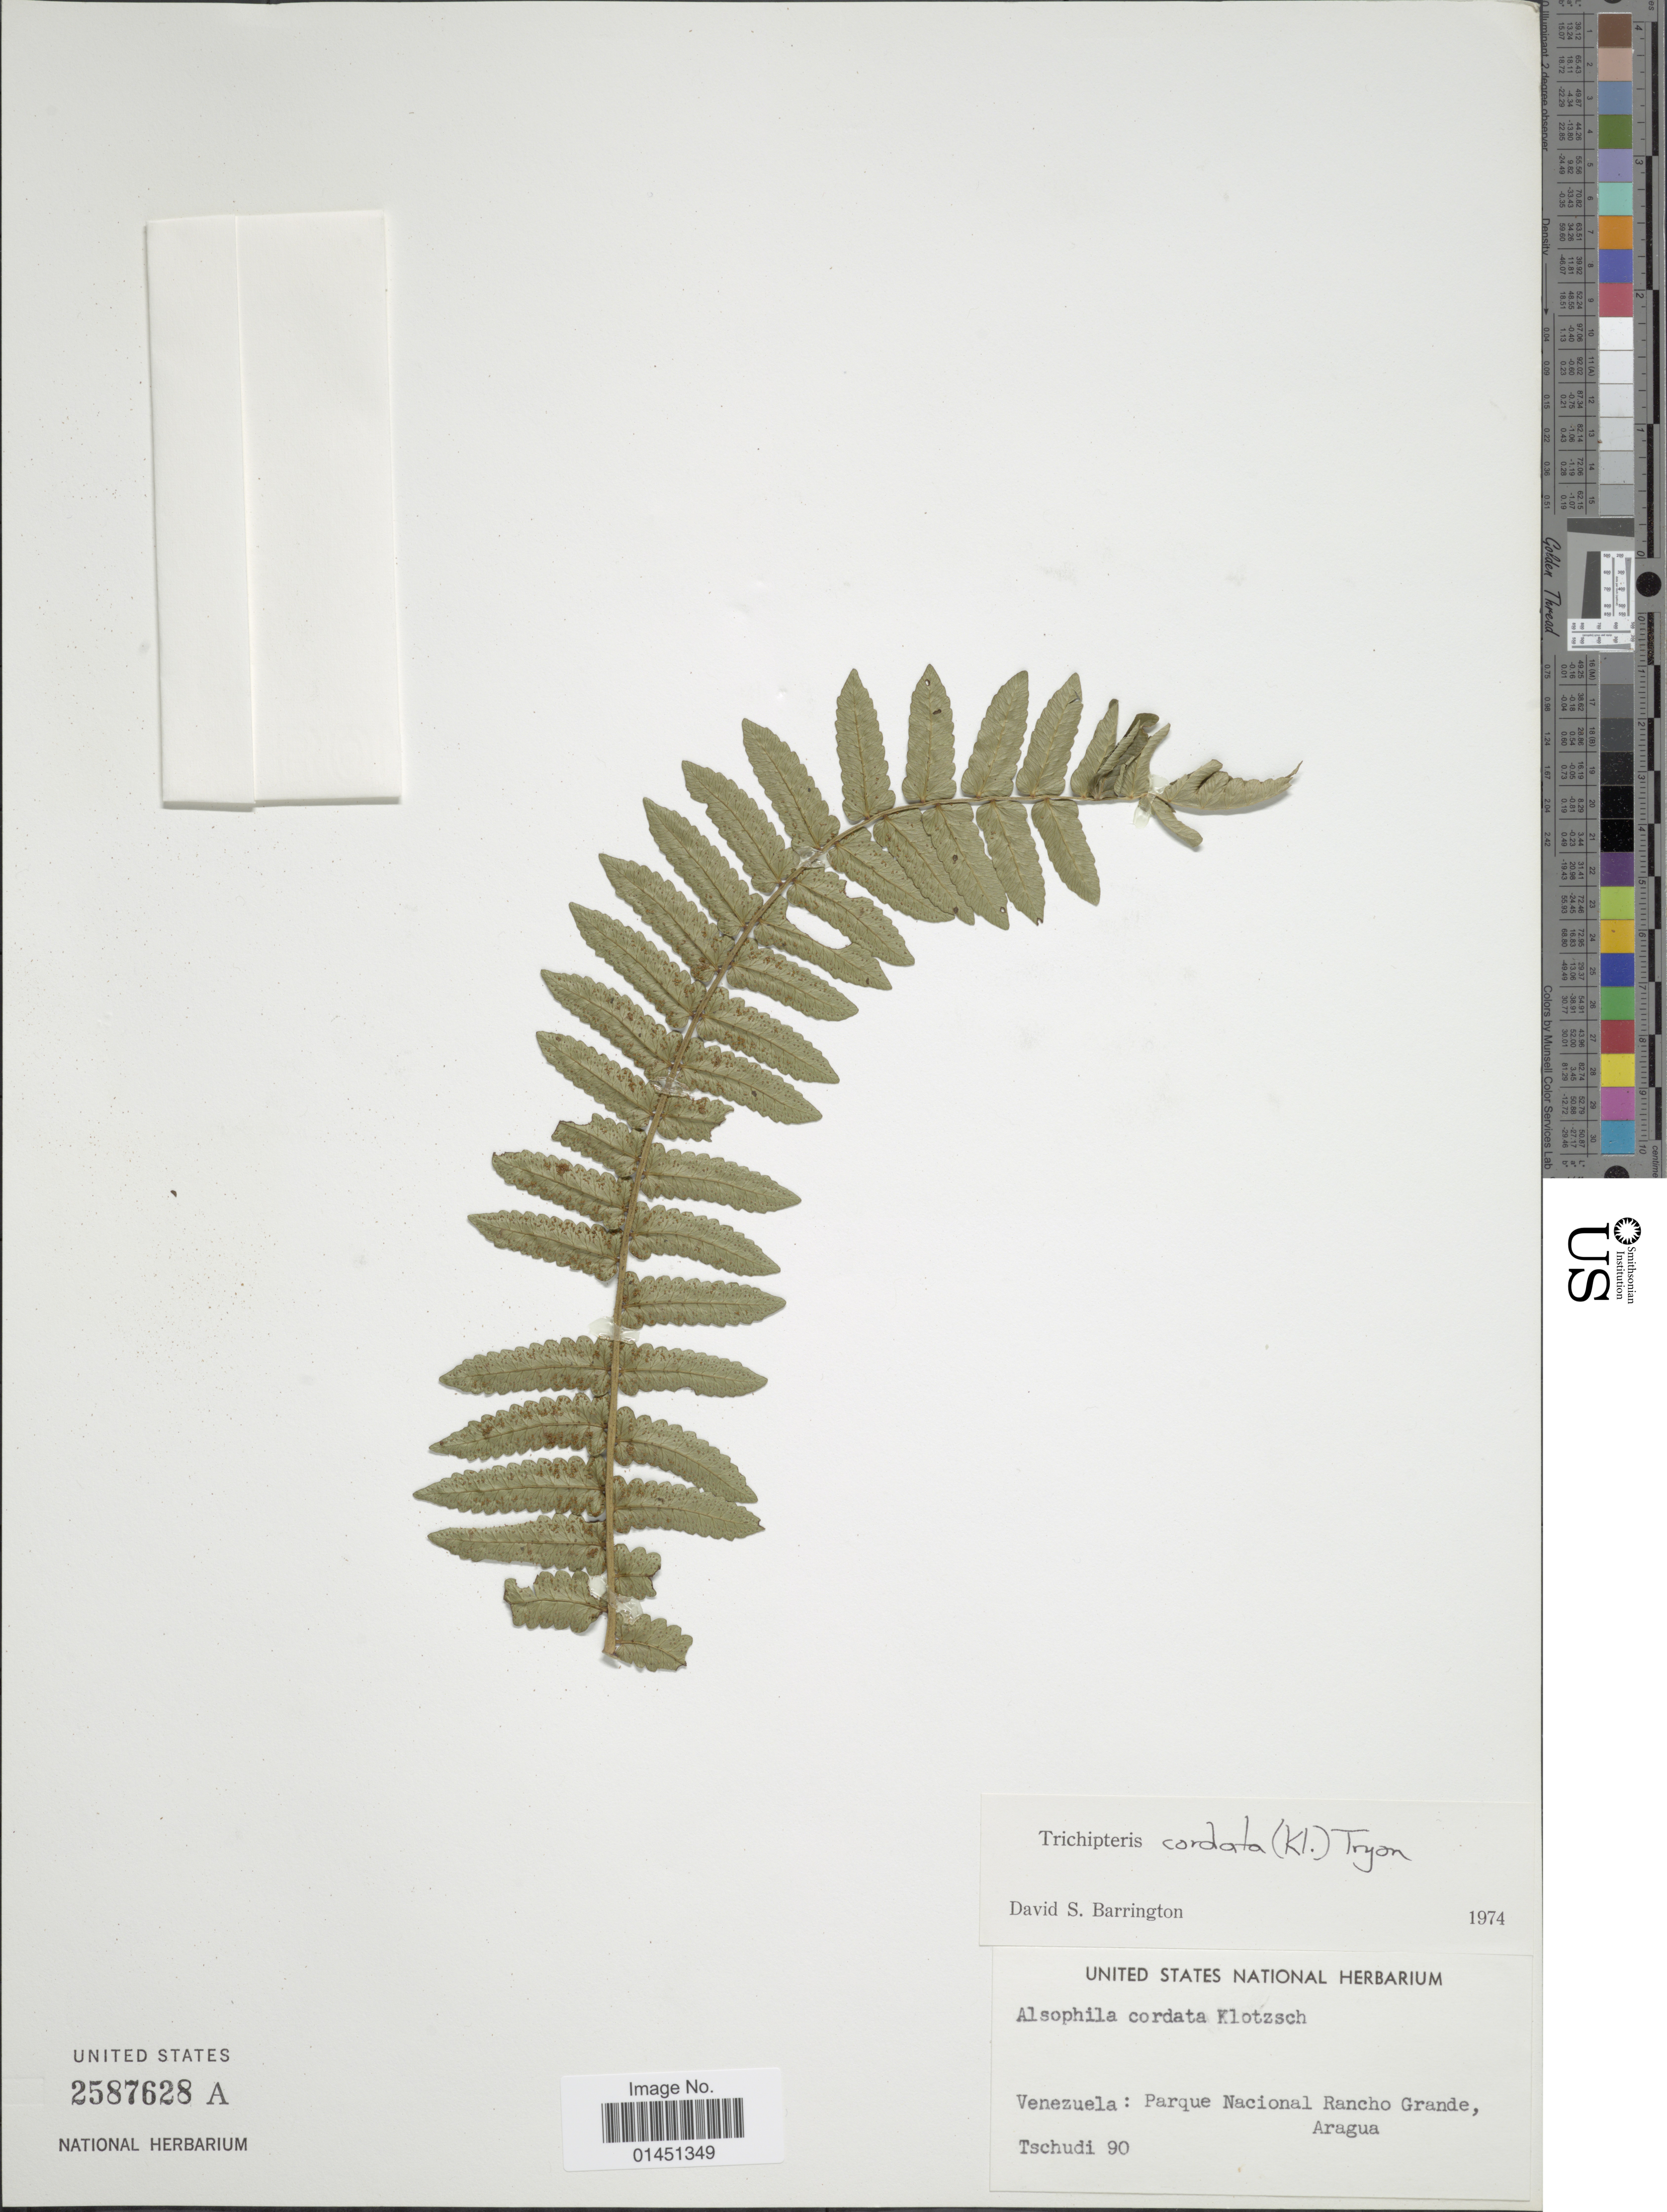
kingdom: Plantae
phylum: Tracheophyta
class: Polypodiopsida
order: Cyatheales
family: Cyatheaceae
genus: Cyathea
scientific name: Cyathea cordata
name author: (Desv.) Mett. ex Diels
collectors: Tschudi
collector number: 90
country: Venezuela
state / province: Aragua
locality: Parque Nacional Rancho Grande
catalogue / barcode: US 258628A